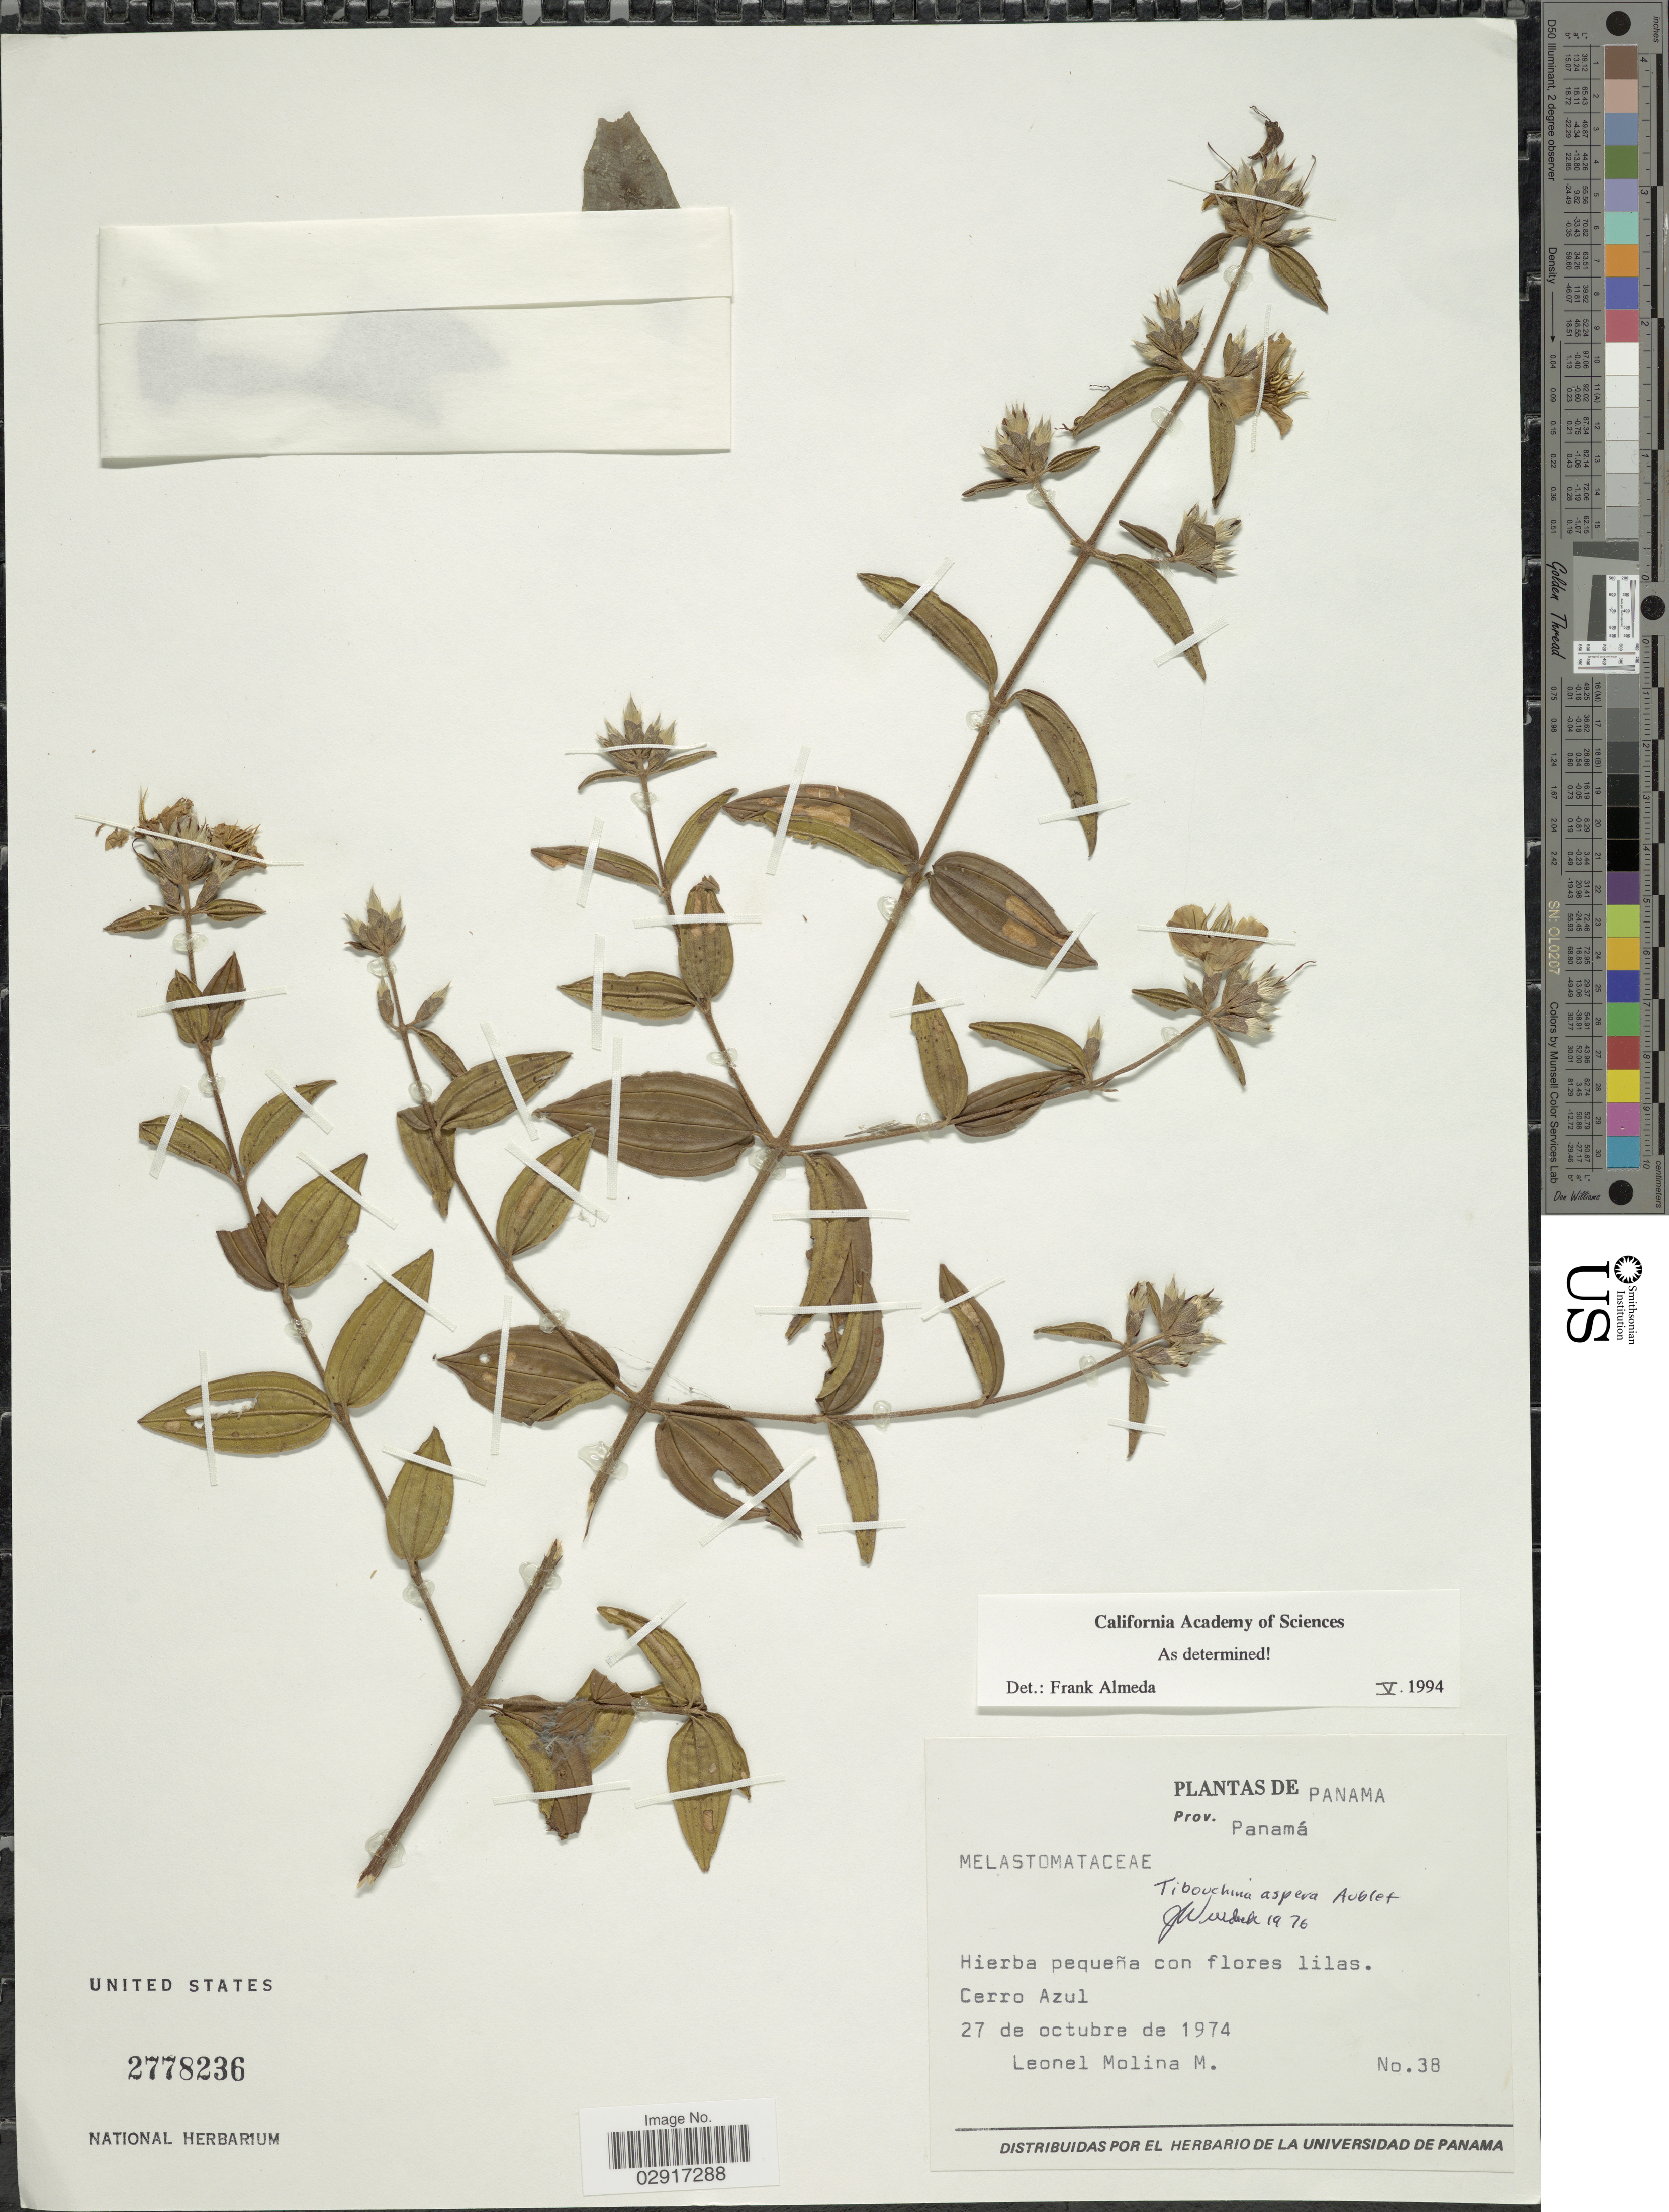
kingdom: Plantae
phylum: Tracheophyta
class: Magnoliopsida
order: Myrtales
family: Melastomataceae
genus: Tibouchina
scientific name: Tibouchina aspera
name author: Aubl.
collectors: L. Molina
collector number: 38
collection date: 1974-10-27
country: Panama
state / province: Panamá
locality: Prov. Panamá. Cerro Azul.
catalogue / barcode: US 2778236